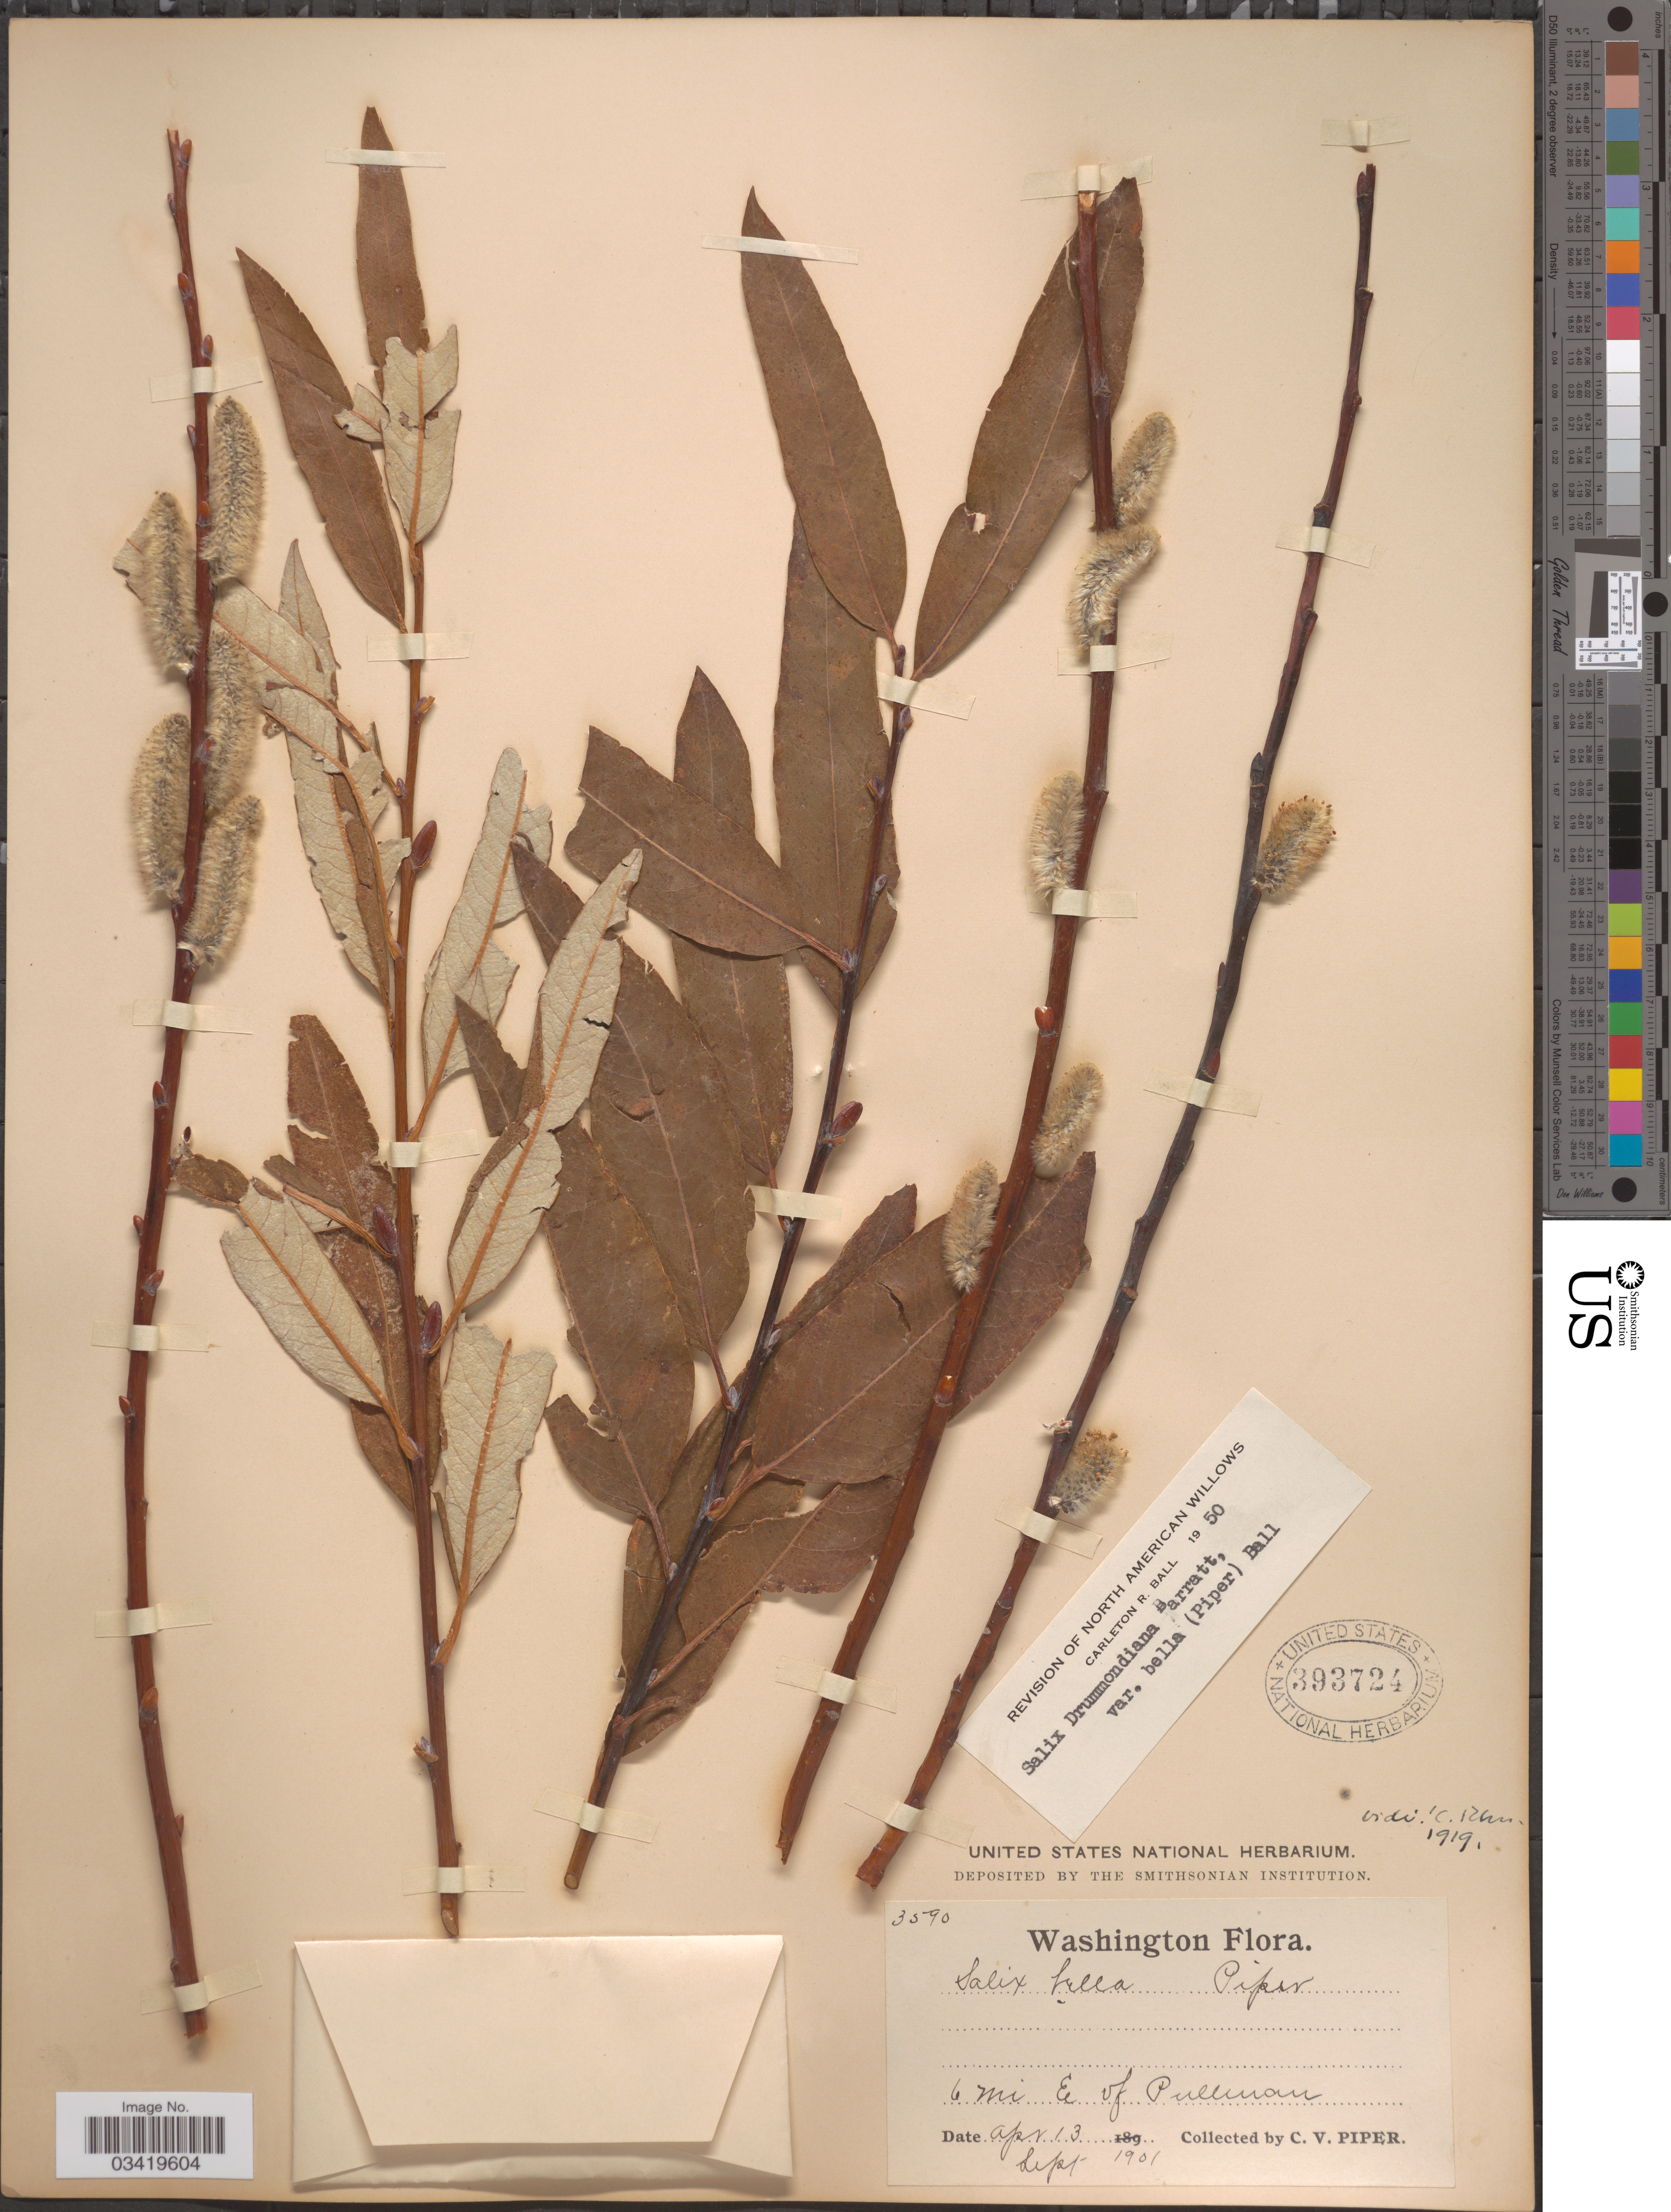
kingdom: Plantae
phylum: Tracheophyta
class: Magnoliopsida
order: Malpighiales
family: Salicaceae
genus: Salix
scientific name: Salix bella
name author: Piper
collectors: C. V. Piper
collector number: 3590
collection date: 1901-04-13/1901-09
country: United States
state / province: Washington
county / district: Whitman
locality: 6 mi E of Pullman.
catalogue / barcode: US 393724